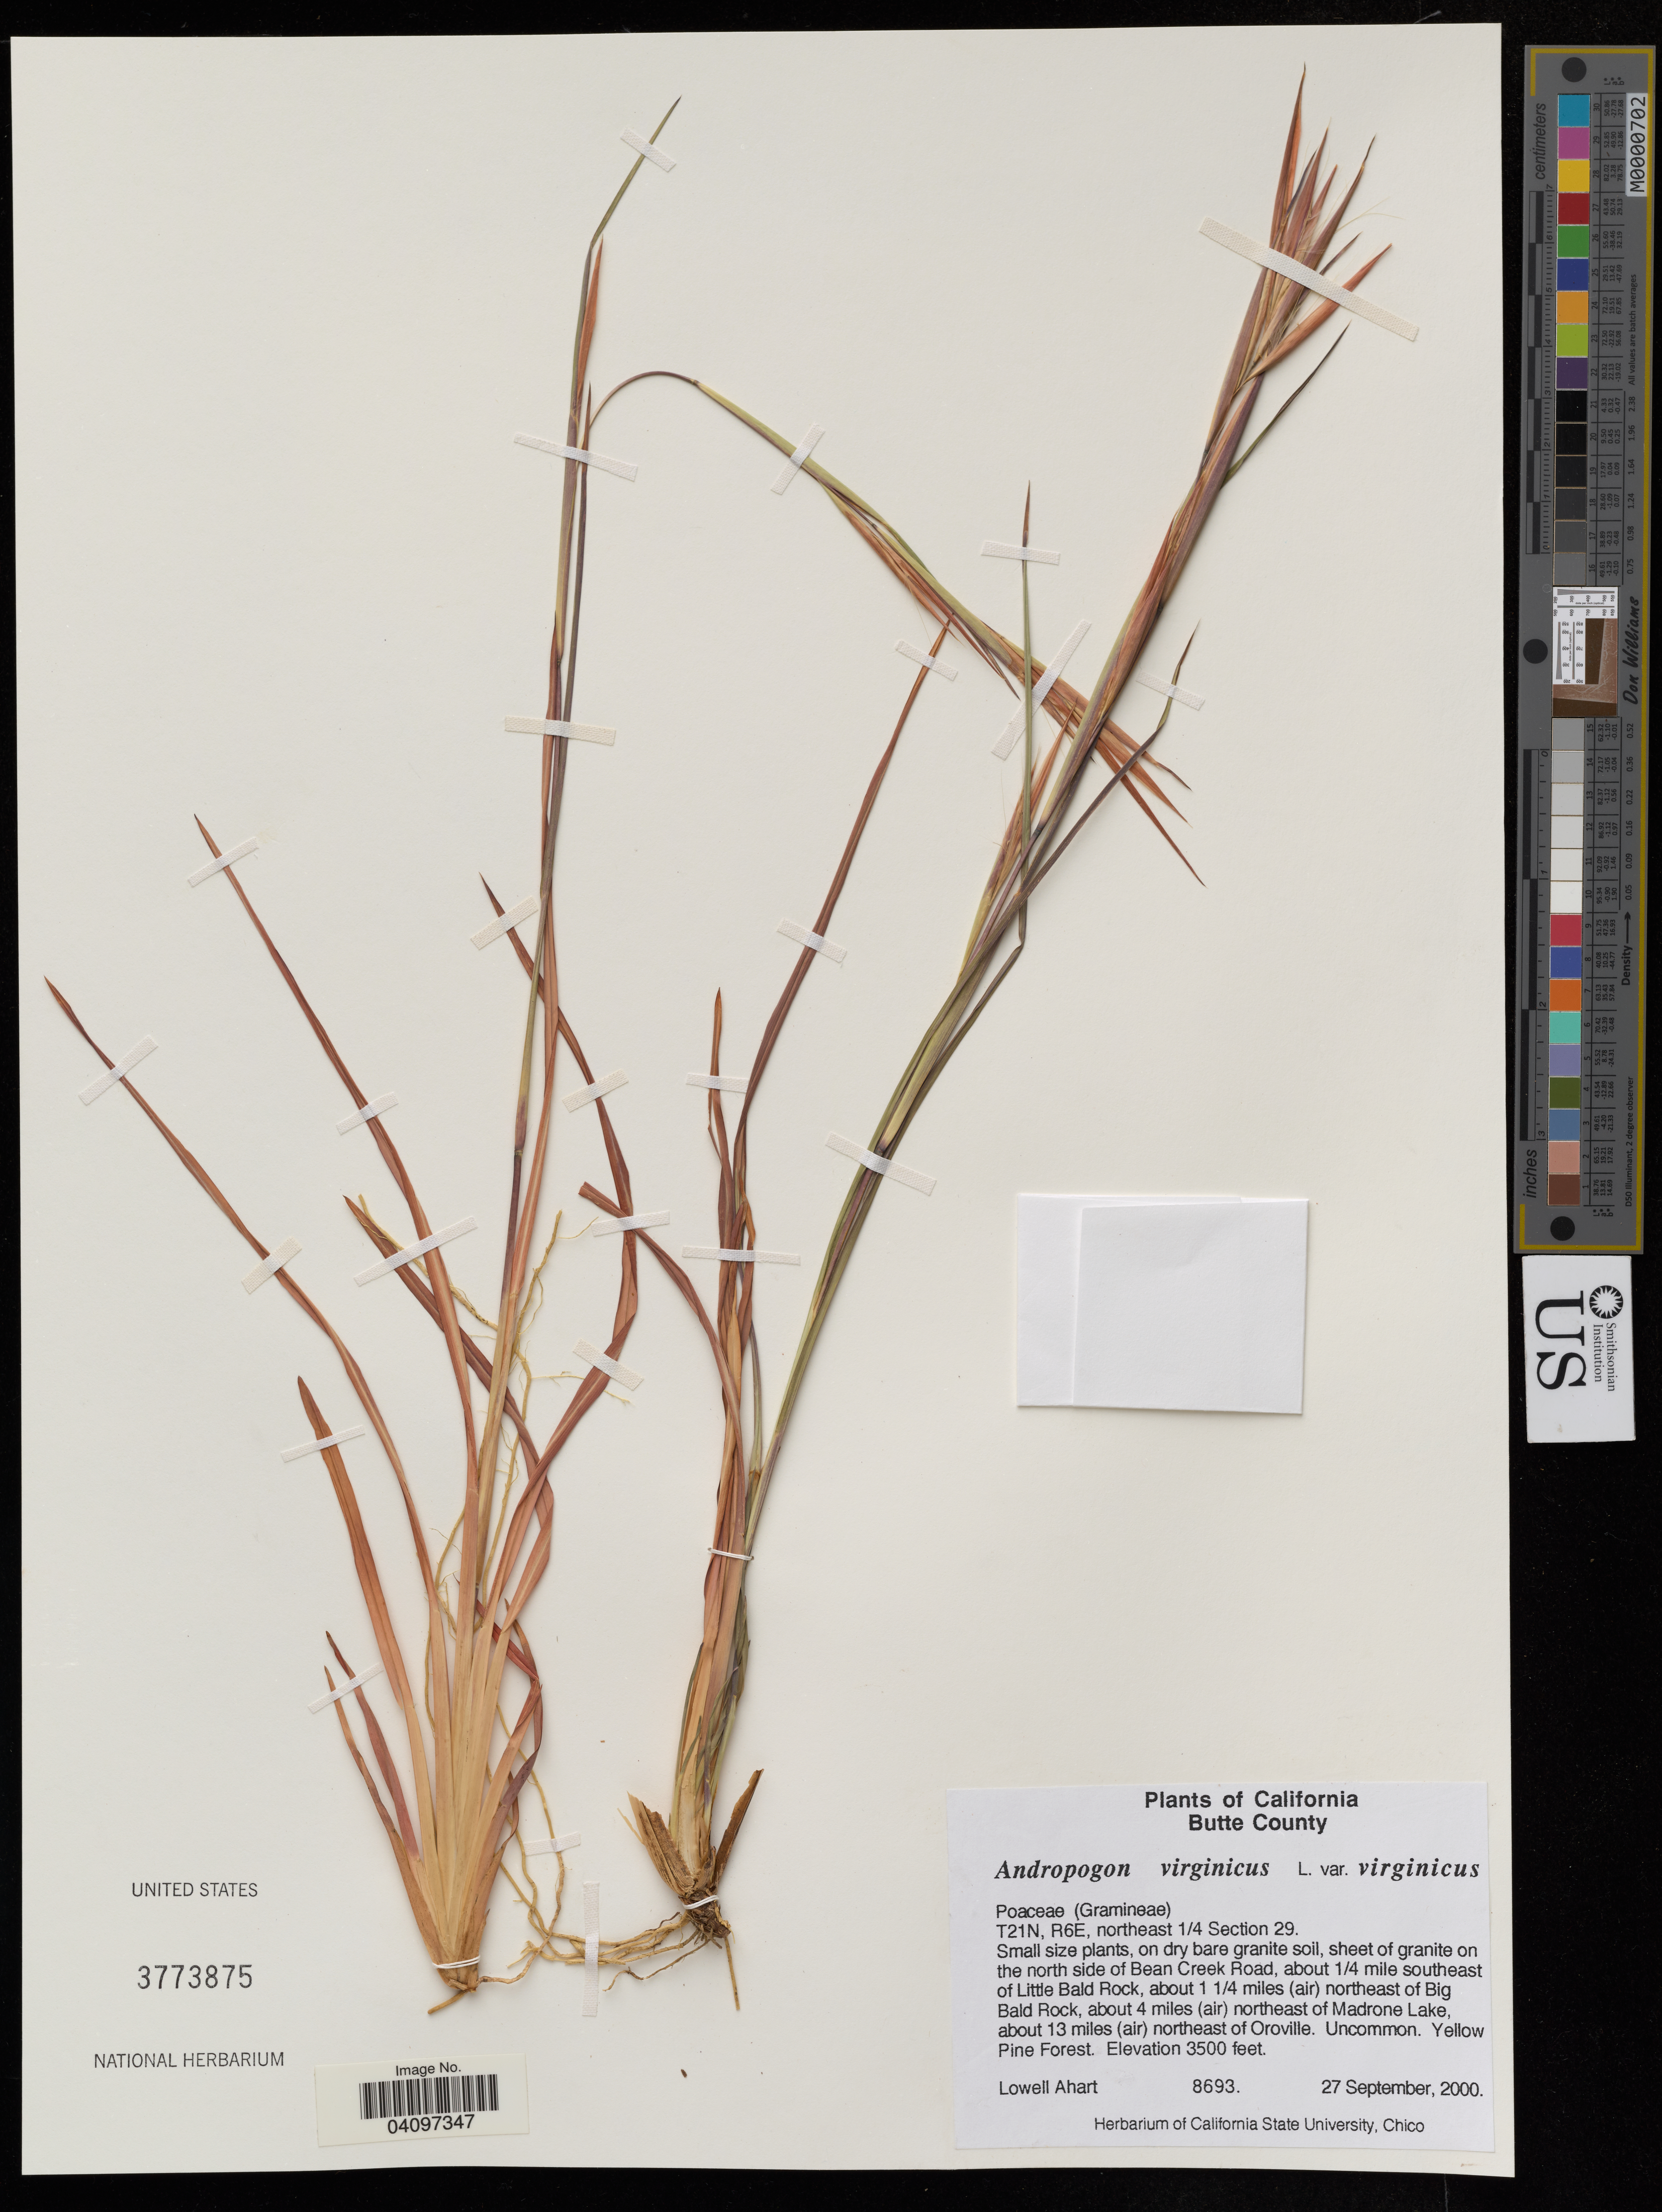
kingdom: Plantae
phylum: Tracheophyta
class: Liliopsida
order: Poales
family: Poaceae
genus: Andropogon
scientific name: Andropogon virginicus var. virginicus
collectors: L. Ahart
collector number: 8693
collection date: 2000-09-27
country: United States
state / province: California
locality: Butte County, T21N, R6E, northeast 1/4 Section 29, Small size plants, on dry bare granite soil, sheet of granite on the north side of Bean Creek Road, about 1/4 mile southeast of Little Bald Rock, about 1 1/4 miles (air) northeast of Big Bald Rock, about 4 miles (air) northeast of Madrone Lake, about 13 miles (air) northeast of Oroville.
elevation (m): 1067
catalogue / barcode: US 3773875